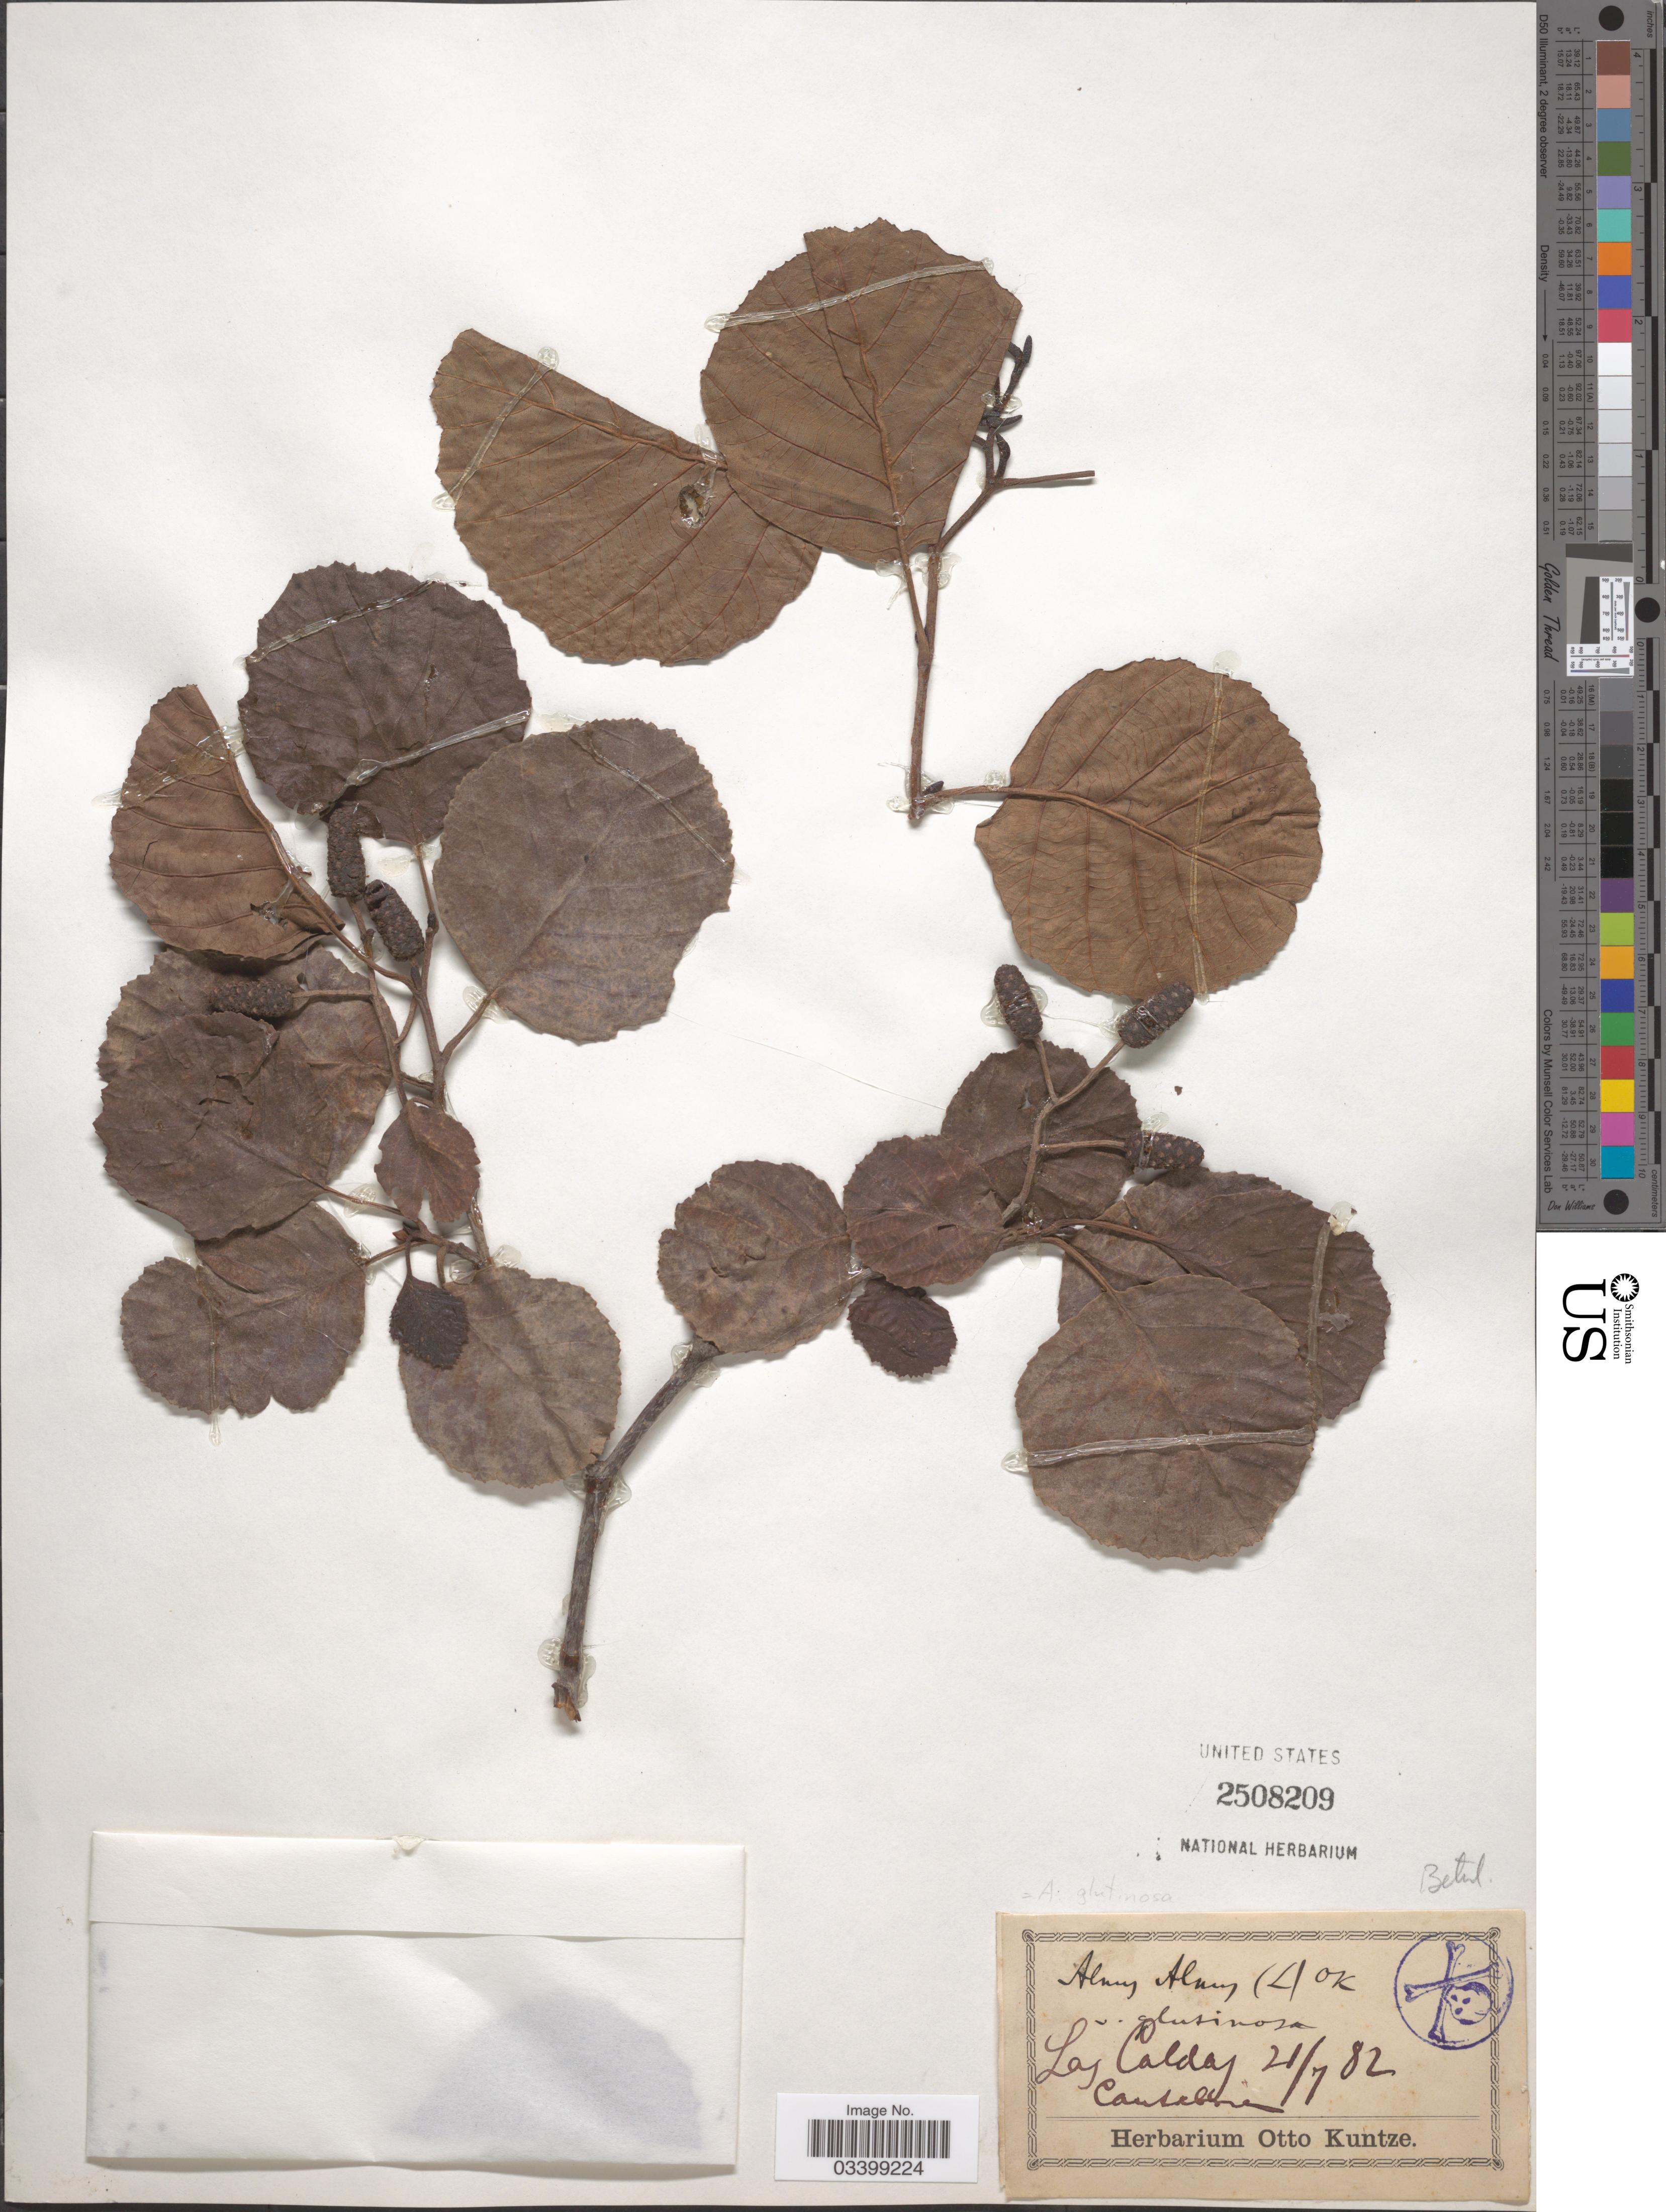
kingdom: Plantae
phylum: Tracheophyta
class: Magnoliopsida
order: Fagales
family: Betulaceae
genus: Alnus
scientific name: Alnus glutinosa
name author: (L.) Gaertn.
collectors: ex herb. Otto Kuntze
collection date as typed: Transcribed d/m/y: 21/7/82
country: Spain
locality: Las Caldas. Cantabria.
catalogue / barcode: US 2508209